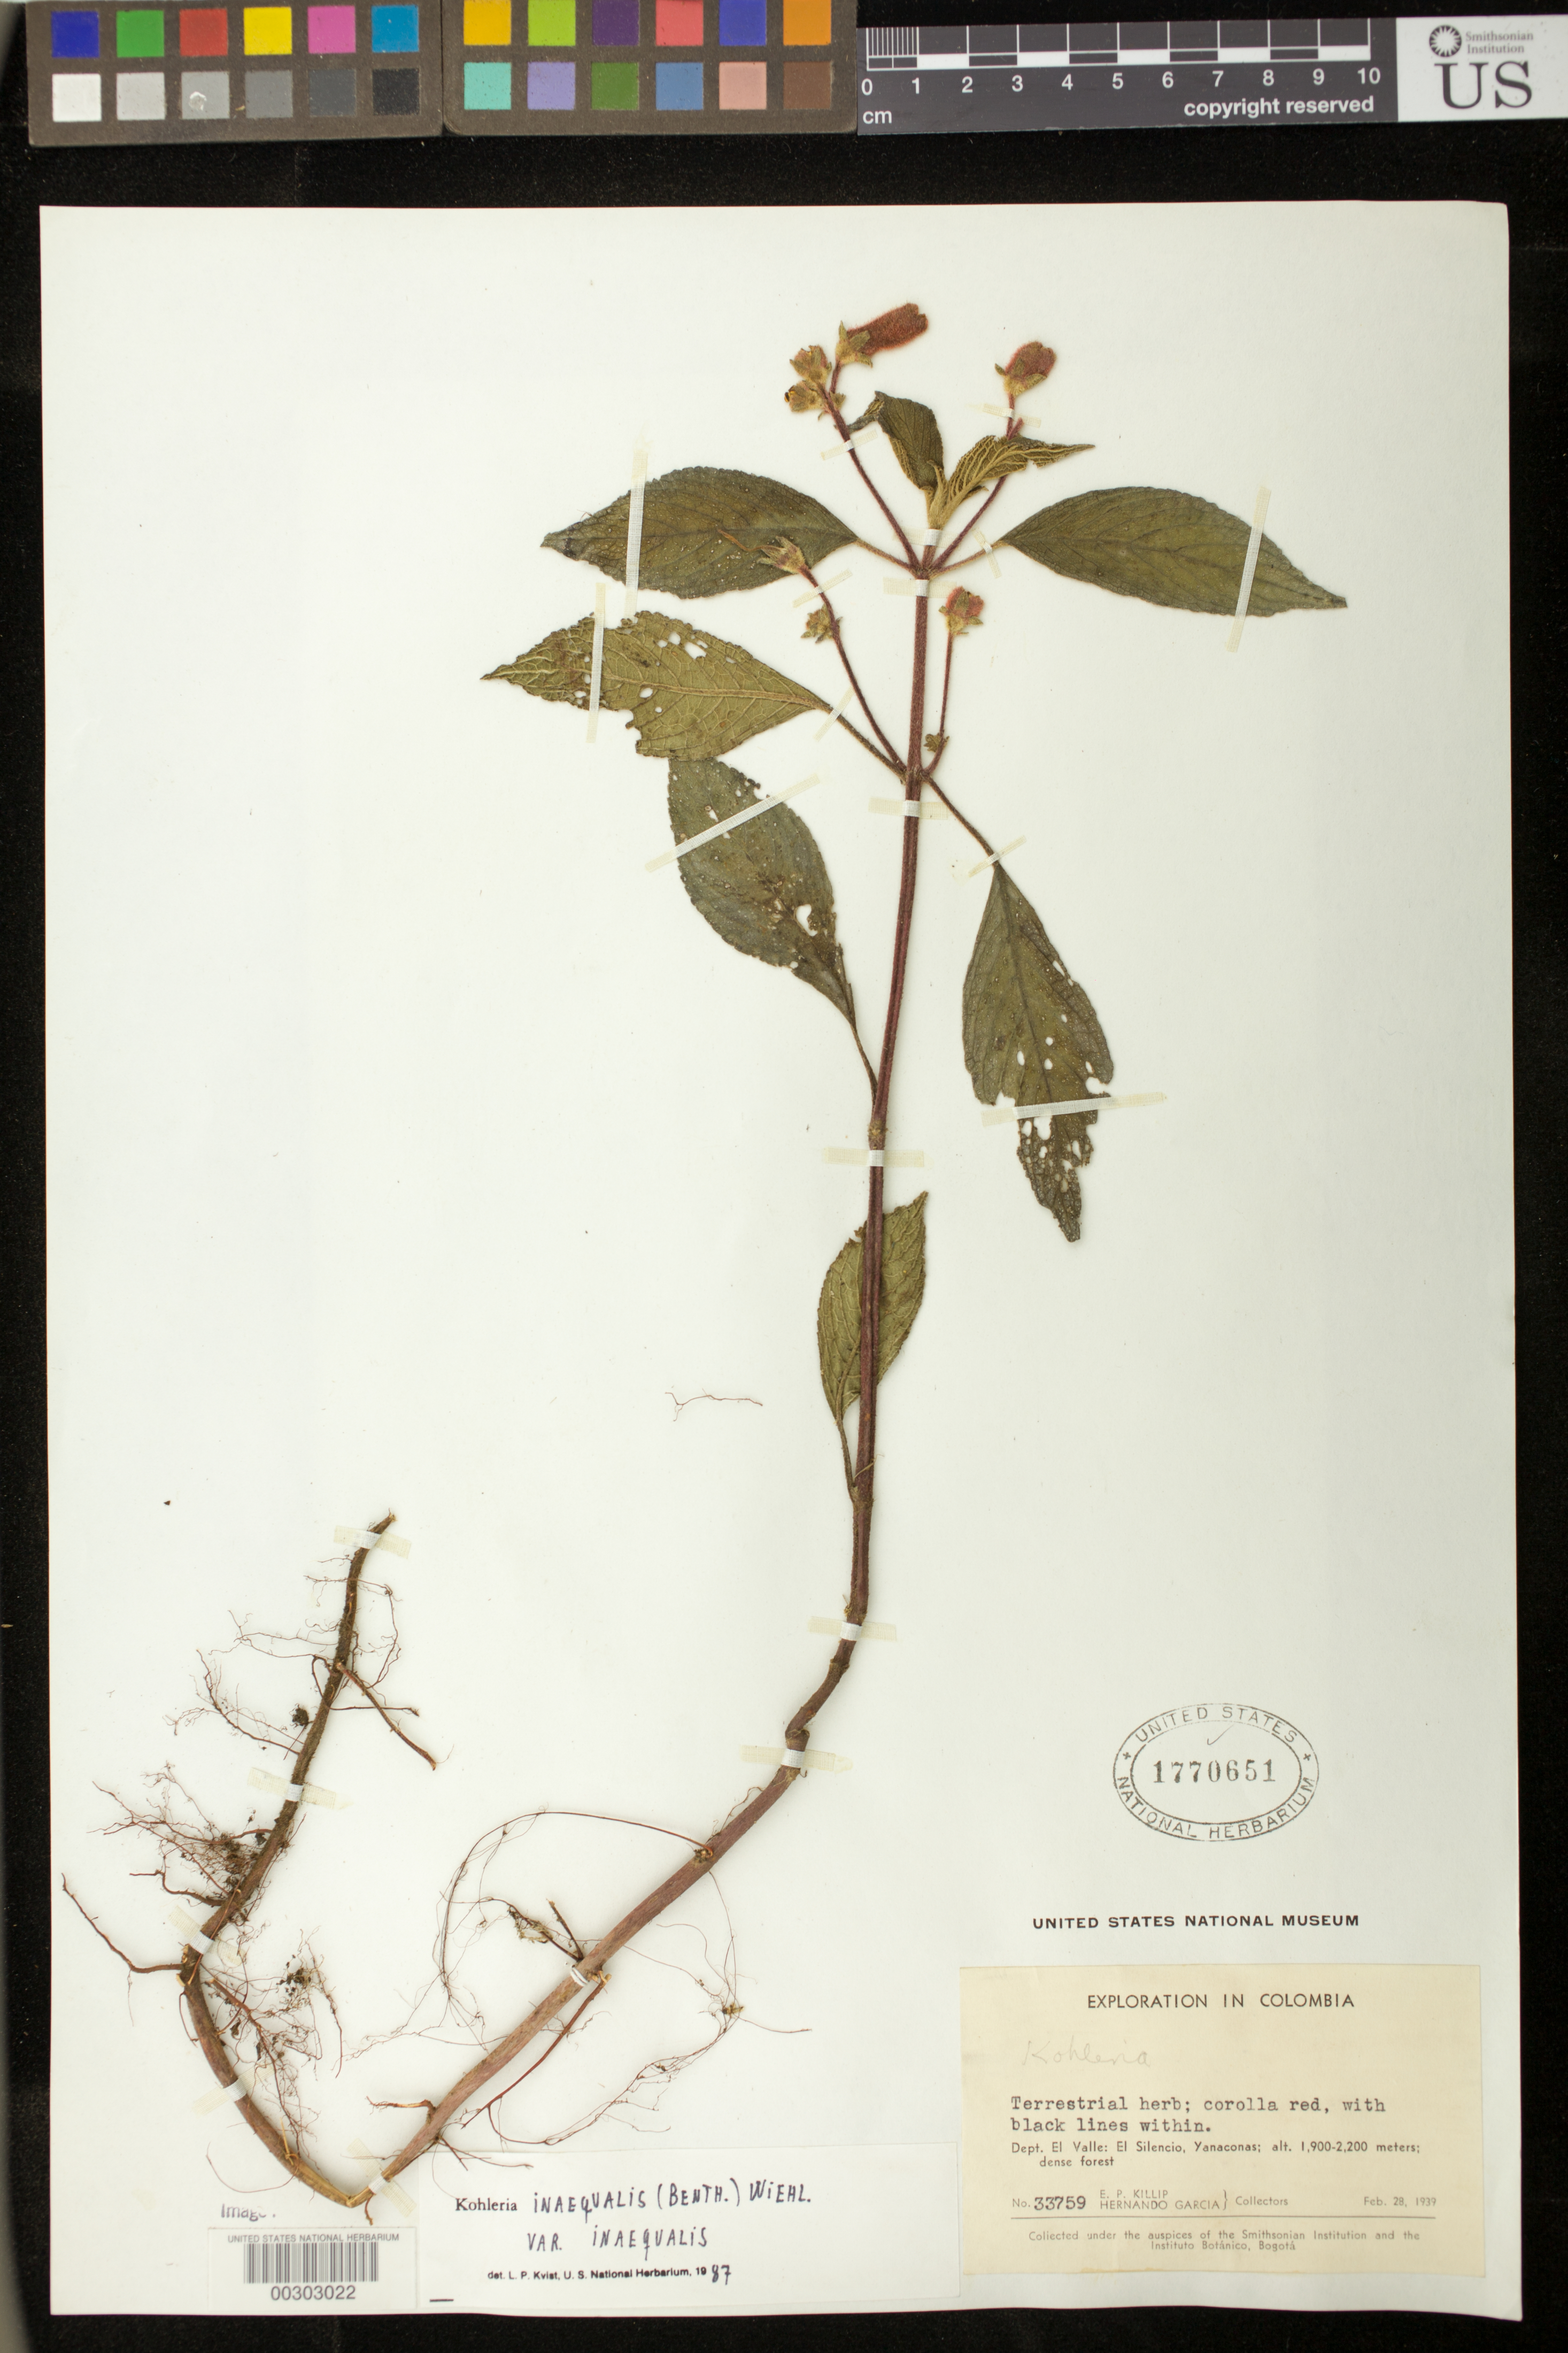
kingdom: Plantae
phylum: Tracheophyta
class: Magnoliopsida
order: Lamiales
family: Gesneriaceae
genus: Kohleria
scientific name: Kohleria inaequalis var. inaequalis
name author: (Benth.) Wiehler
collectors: E. P. Killip & H. Garcia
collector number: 33759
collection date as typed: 28 Feb 1939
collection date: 1939-02-28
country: Colombia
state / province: Valle del Cauca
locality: El Silencio, Yanaconas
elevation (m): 1900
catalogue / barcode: US 1770651